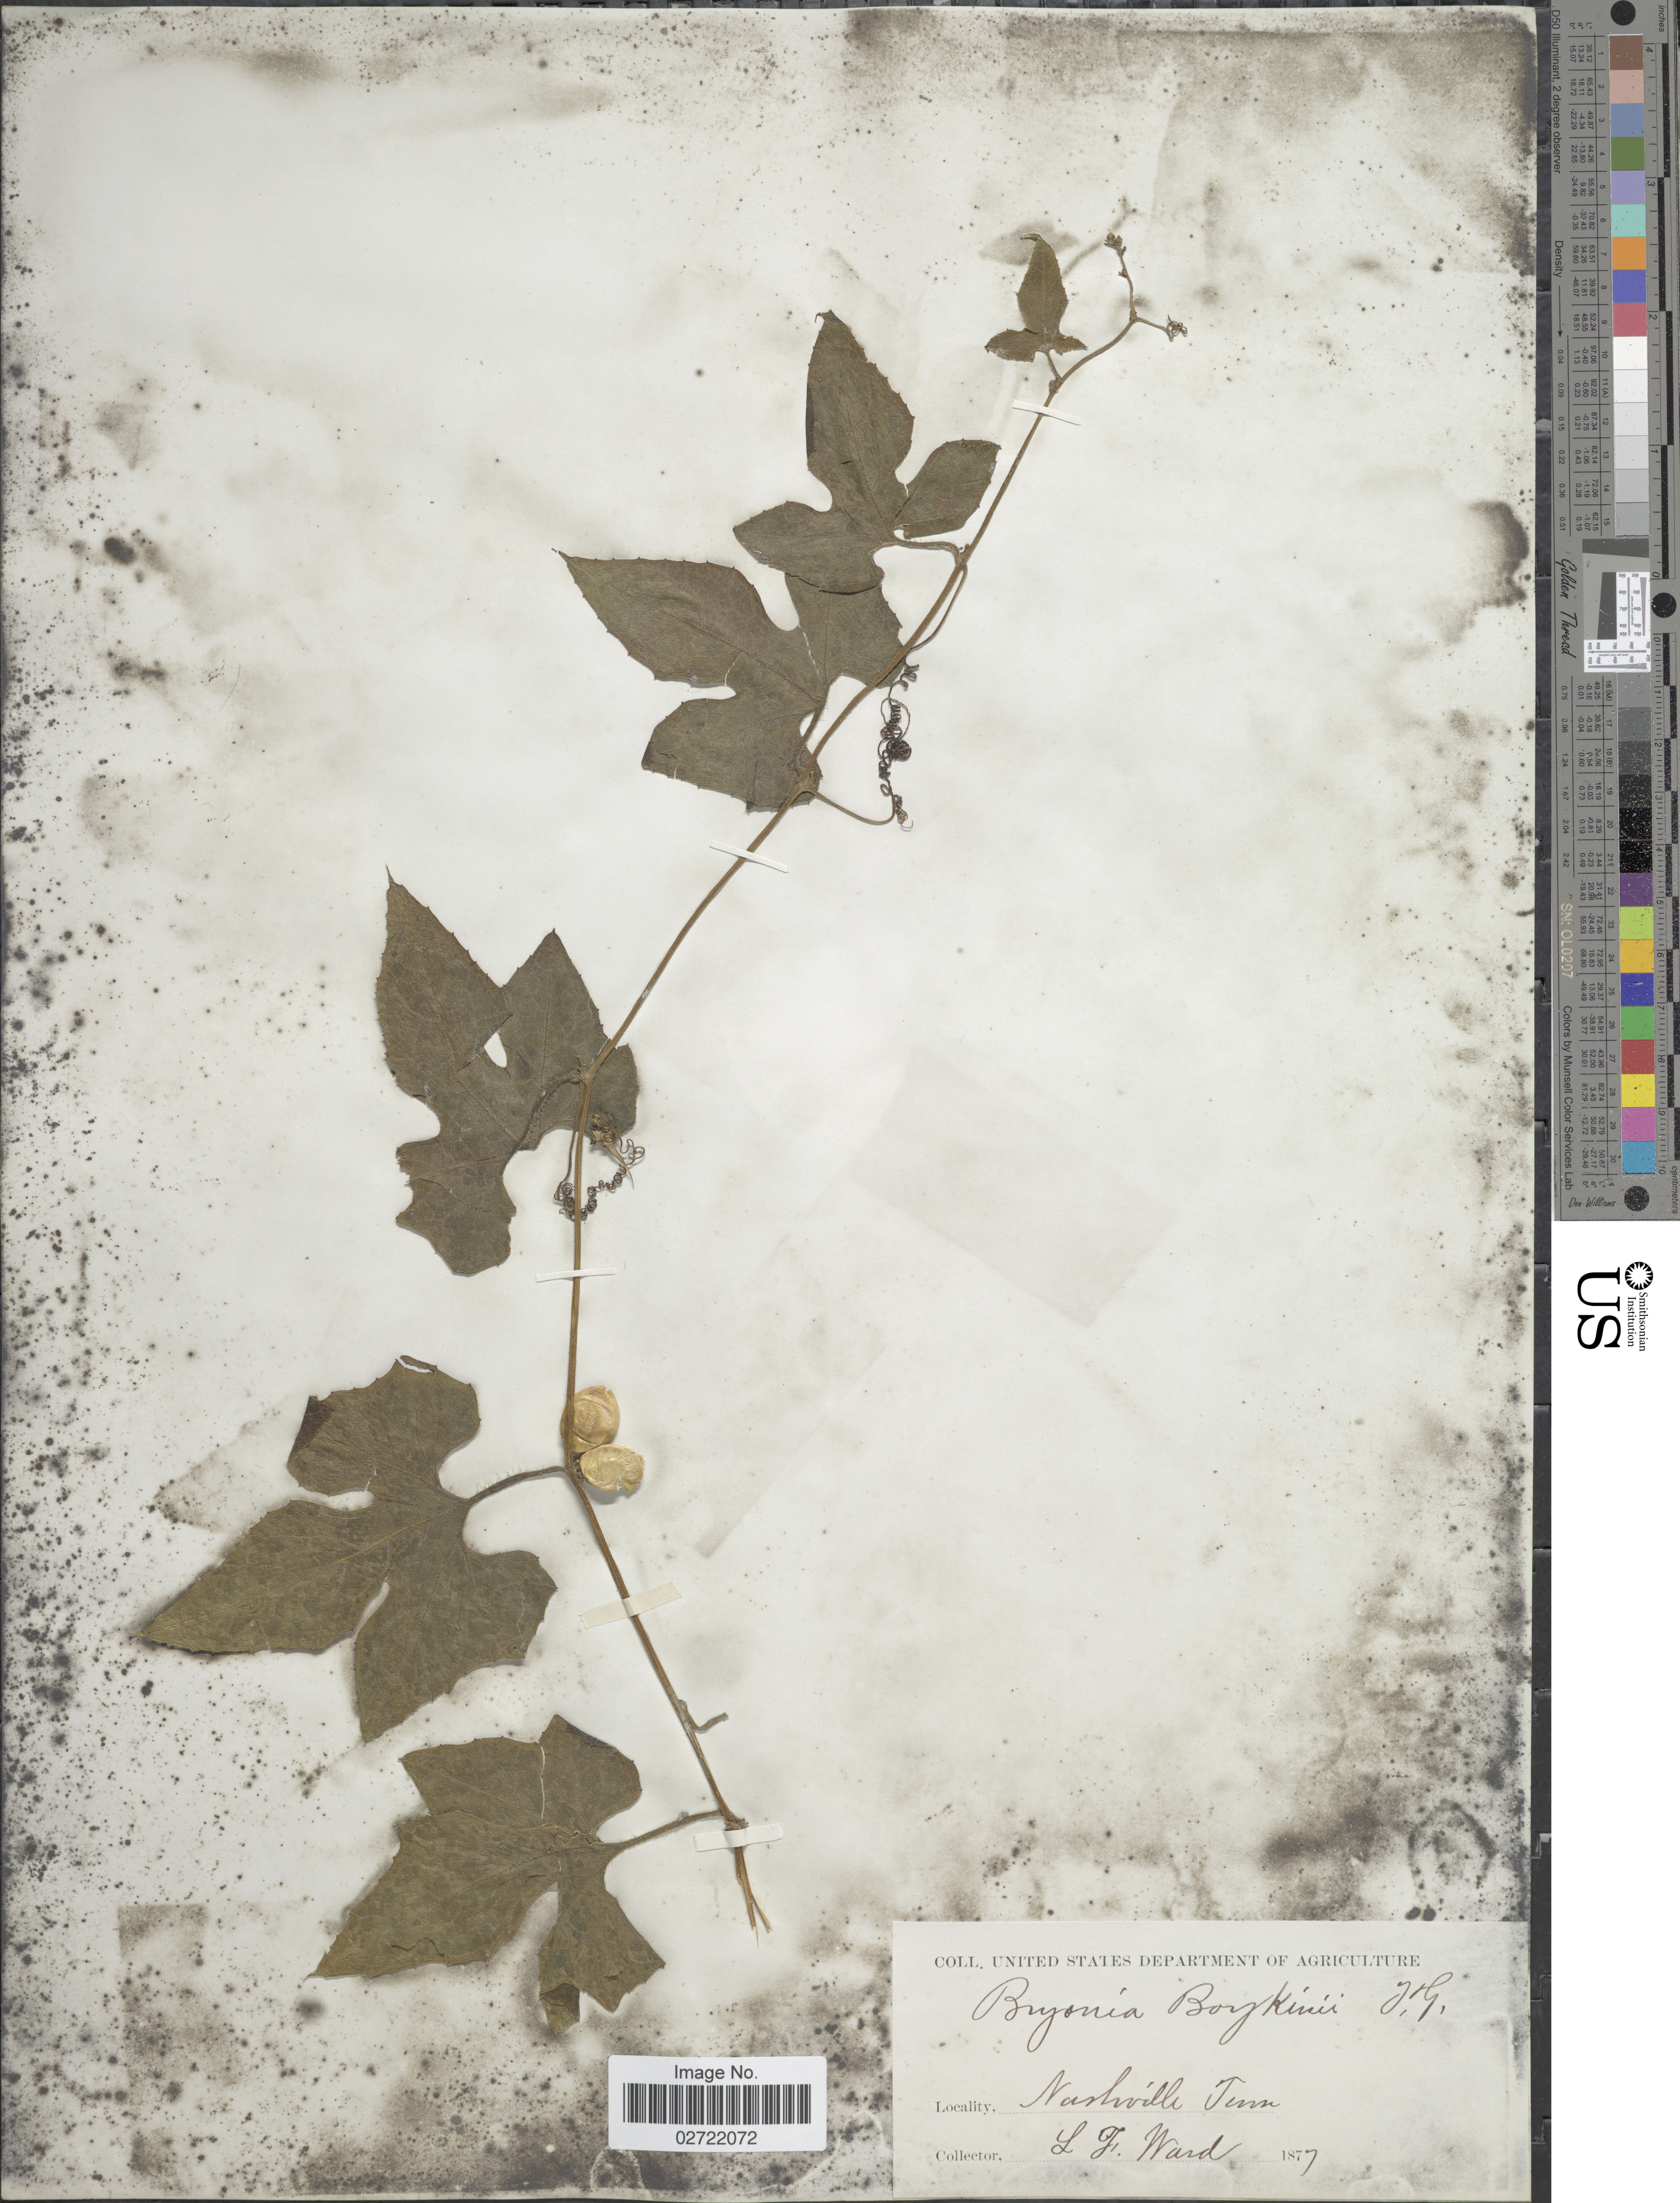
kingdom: Plantae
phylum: Tracheophyta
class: Magnoliopsida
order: Cucurbitales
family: Cucurbitaceae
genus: Cayaponia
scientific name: Cayaponia quinqueloba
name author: (Raf.) Shinners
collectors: L. F. Ward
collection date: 1877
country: United States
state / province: Tennessee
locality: Nashville